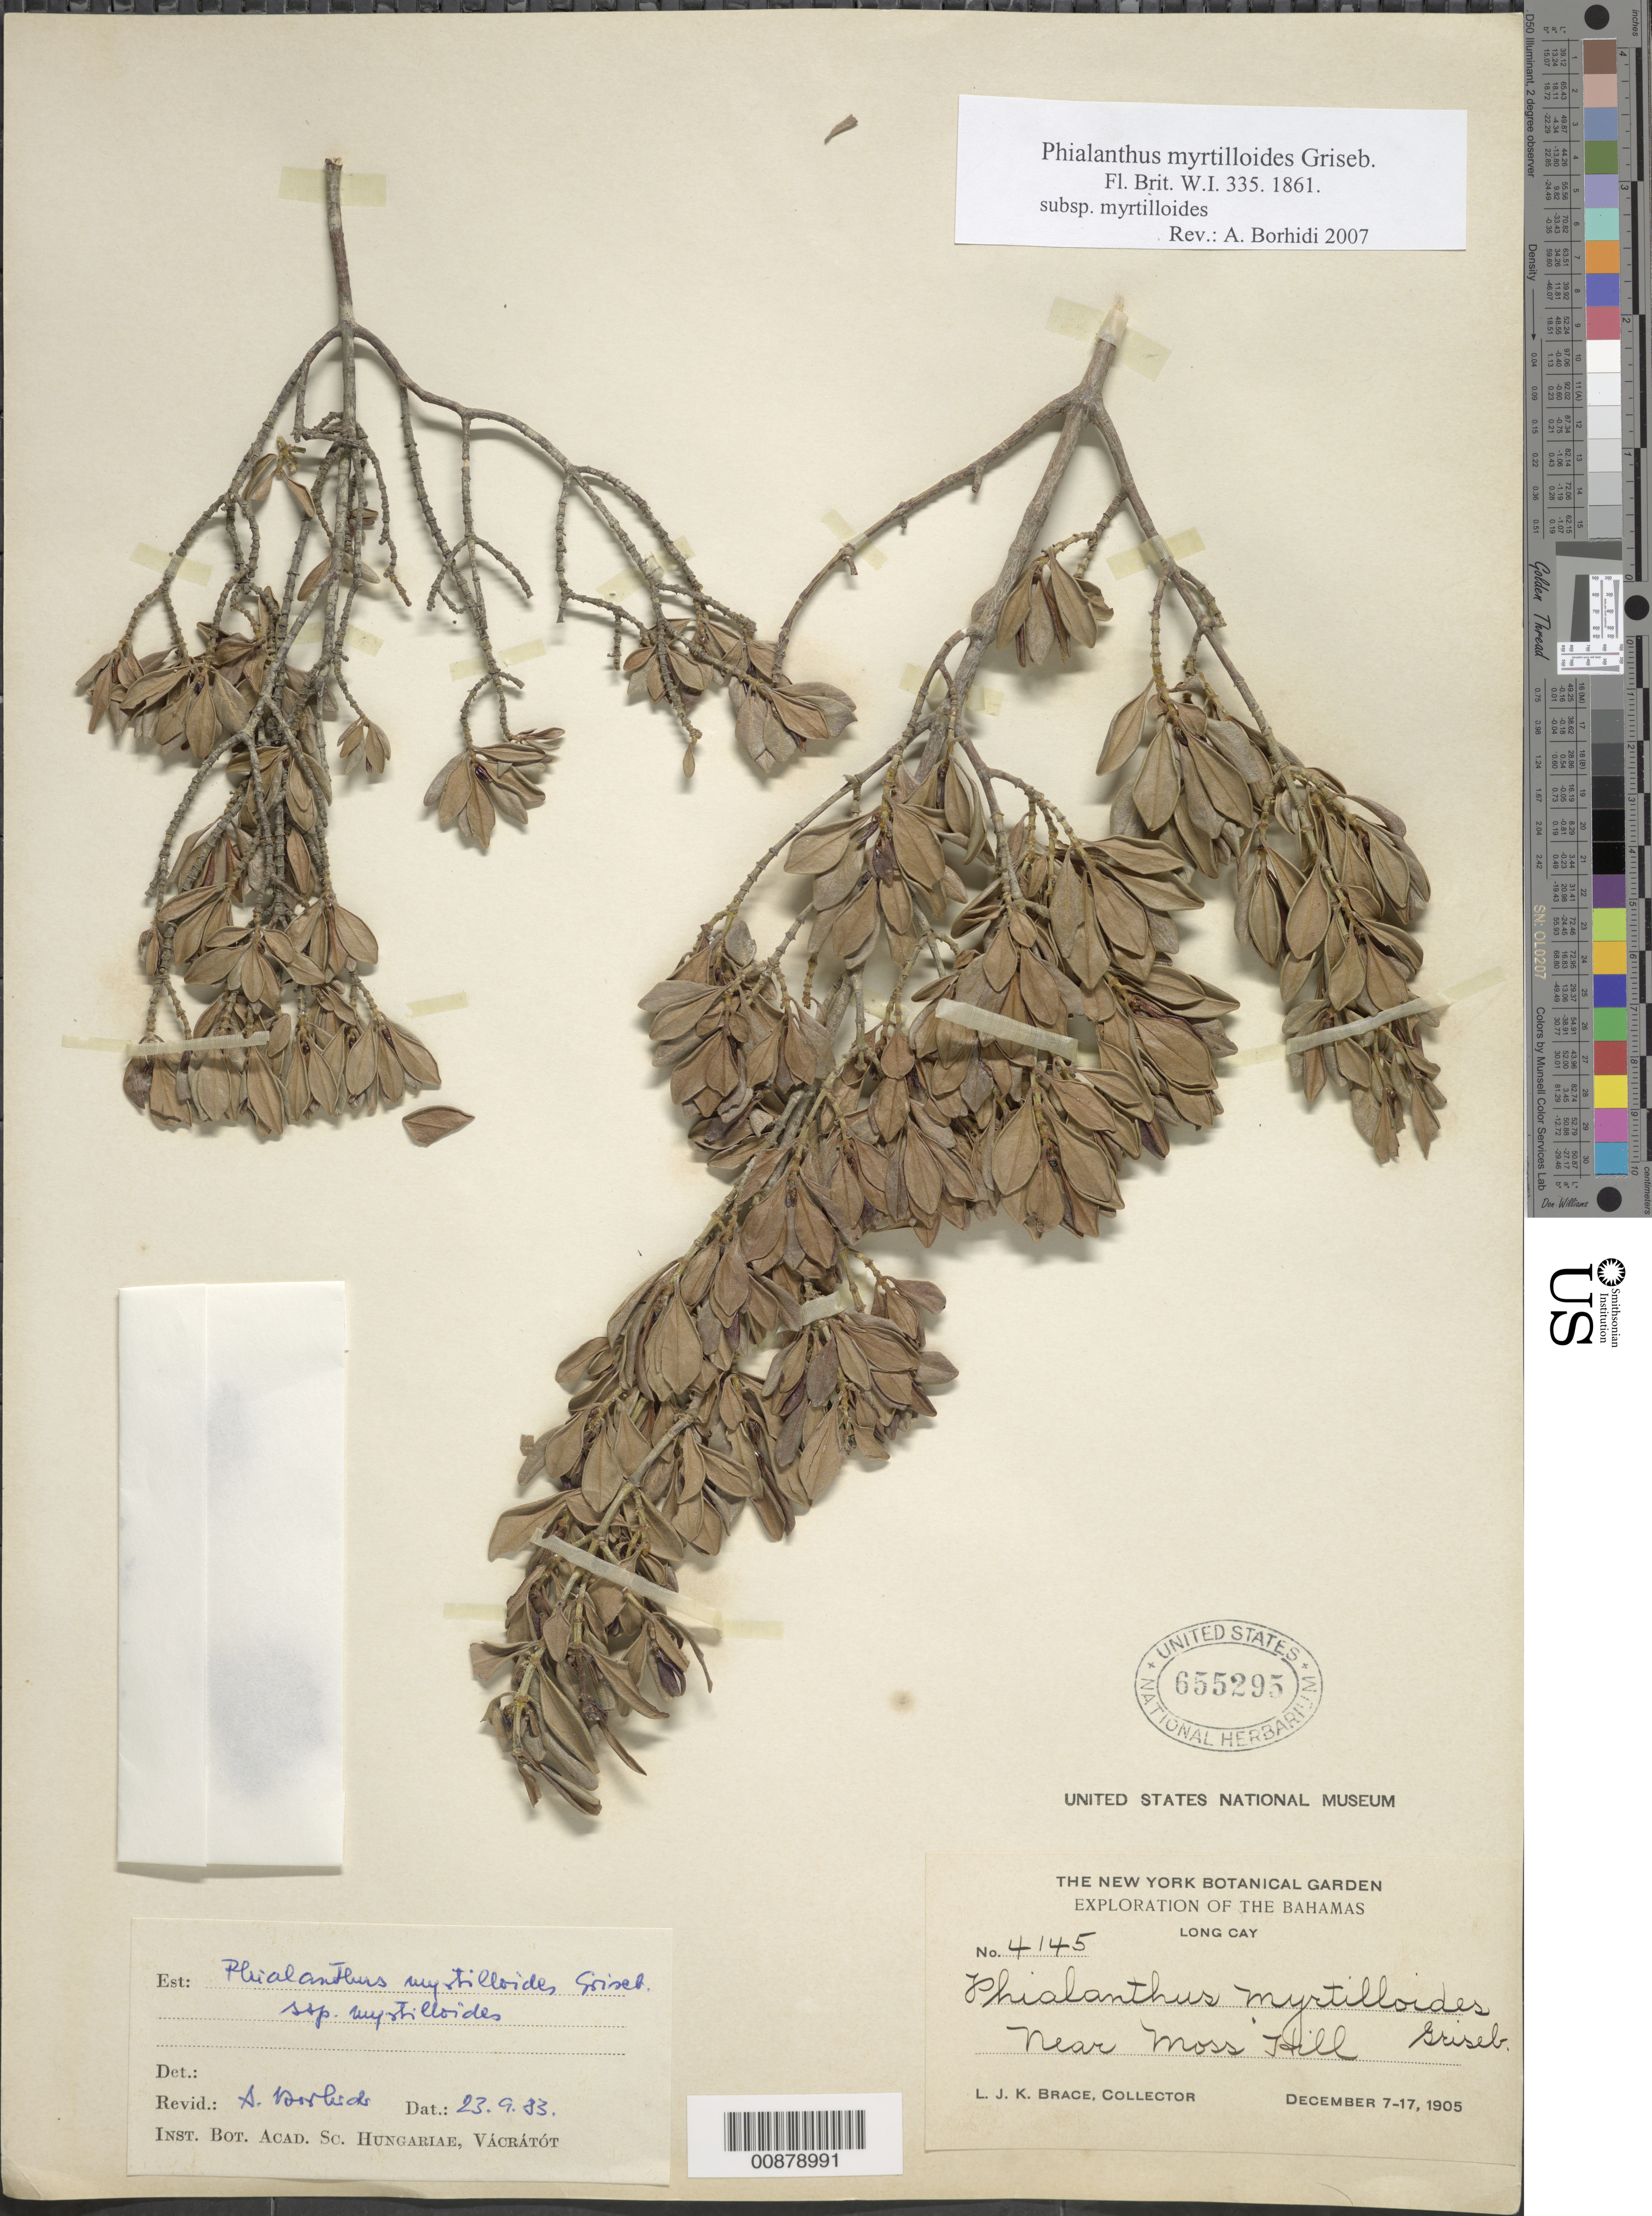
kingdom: Plantae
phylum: Tracheophyta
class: Magnoliopsida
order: Gentianales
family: Rubiaceae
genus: Phialanthus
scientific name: Phialanthus myrtilloides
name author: Griseb.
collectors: L. J. K. Brace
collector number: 4145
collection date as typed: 07 Dec 1905 to 17 Dec 1905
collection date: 1905-12-07/1905-12-17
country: Bahamas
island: Long Cay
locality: Near Moss Hill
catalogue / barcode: US 655295